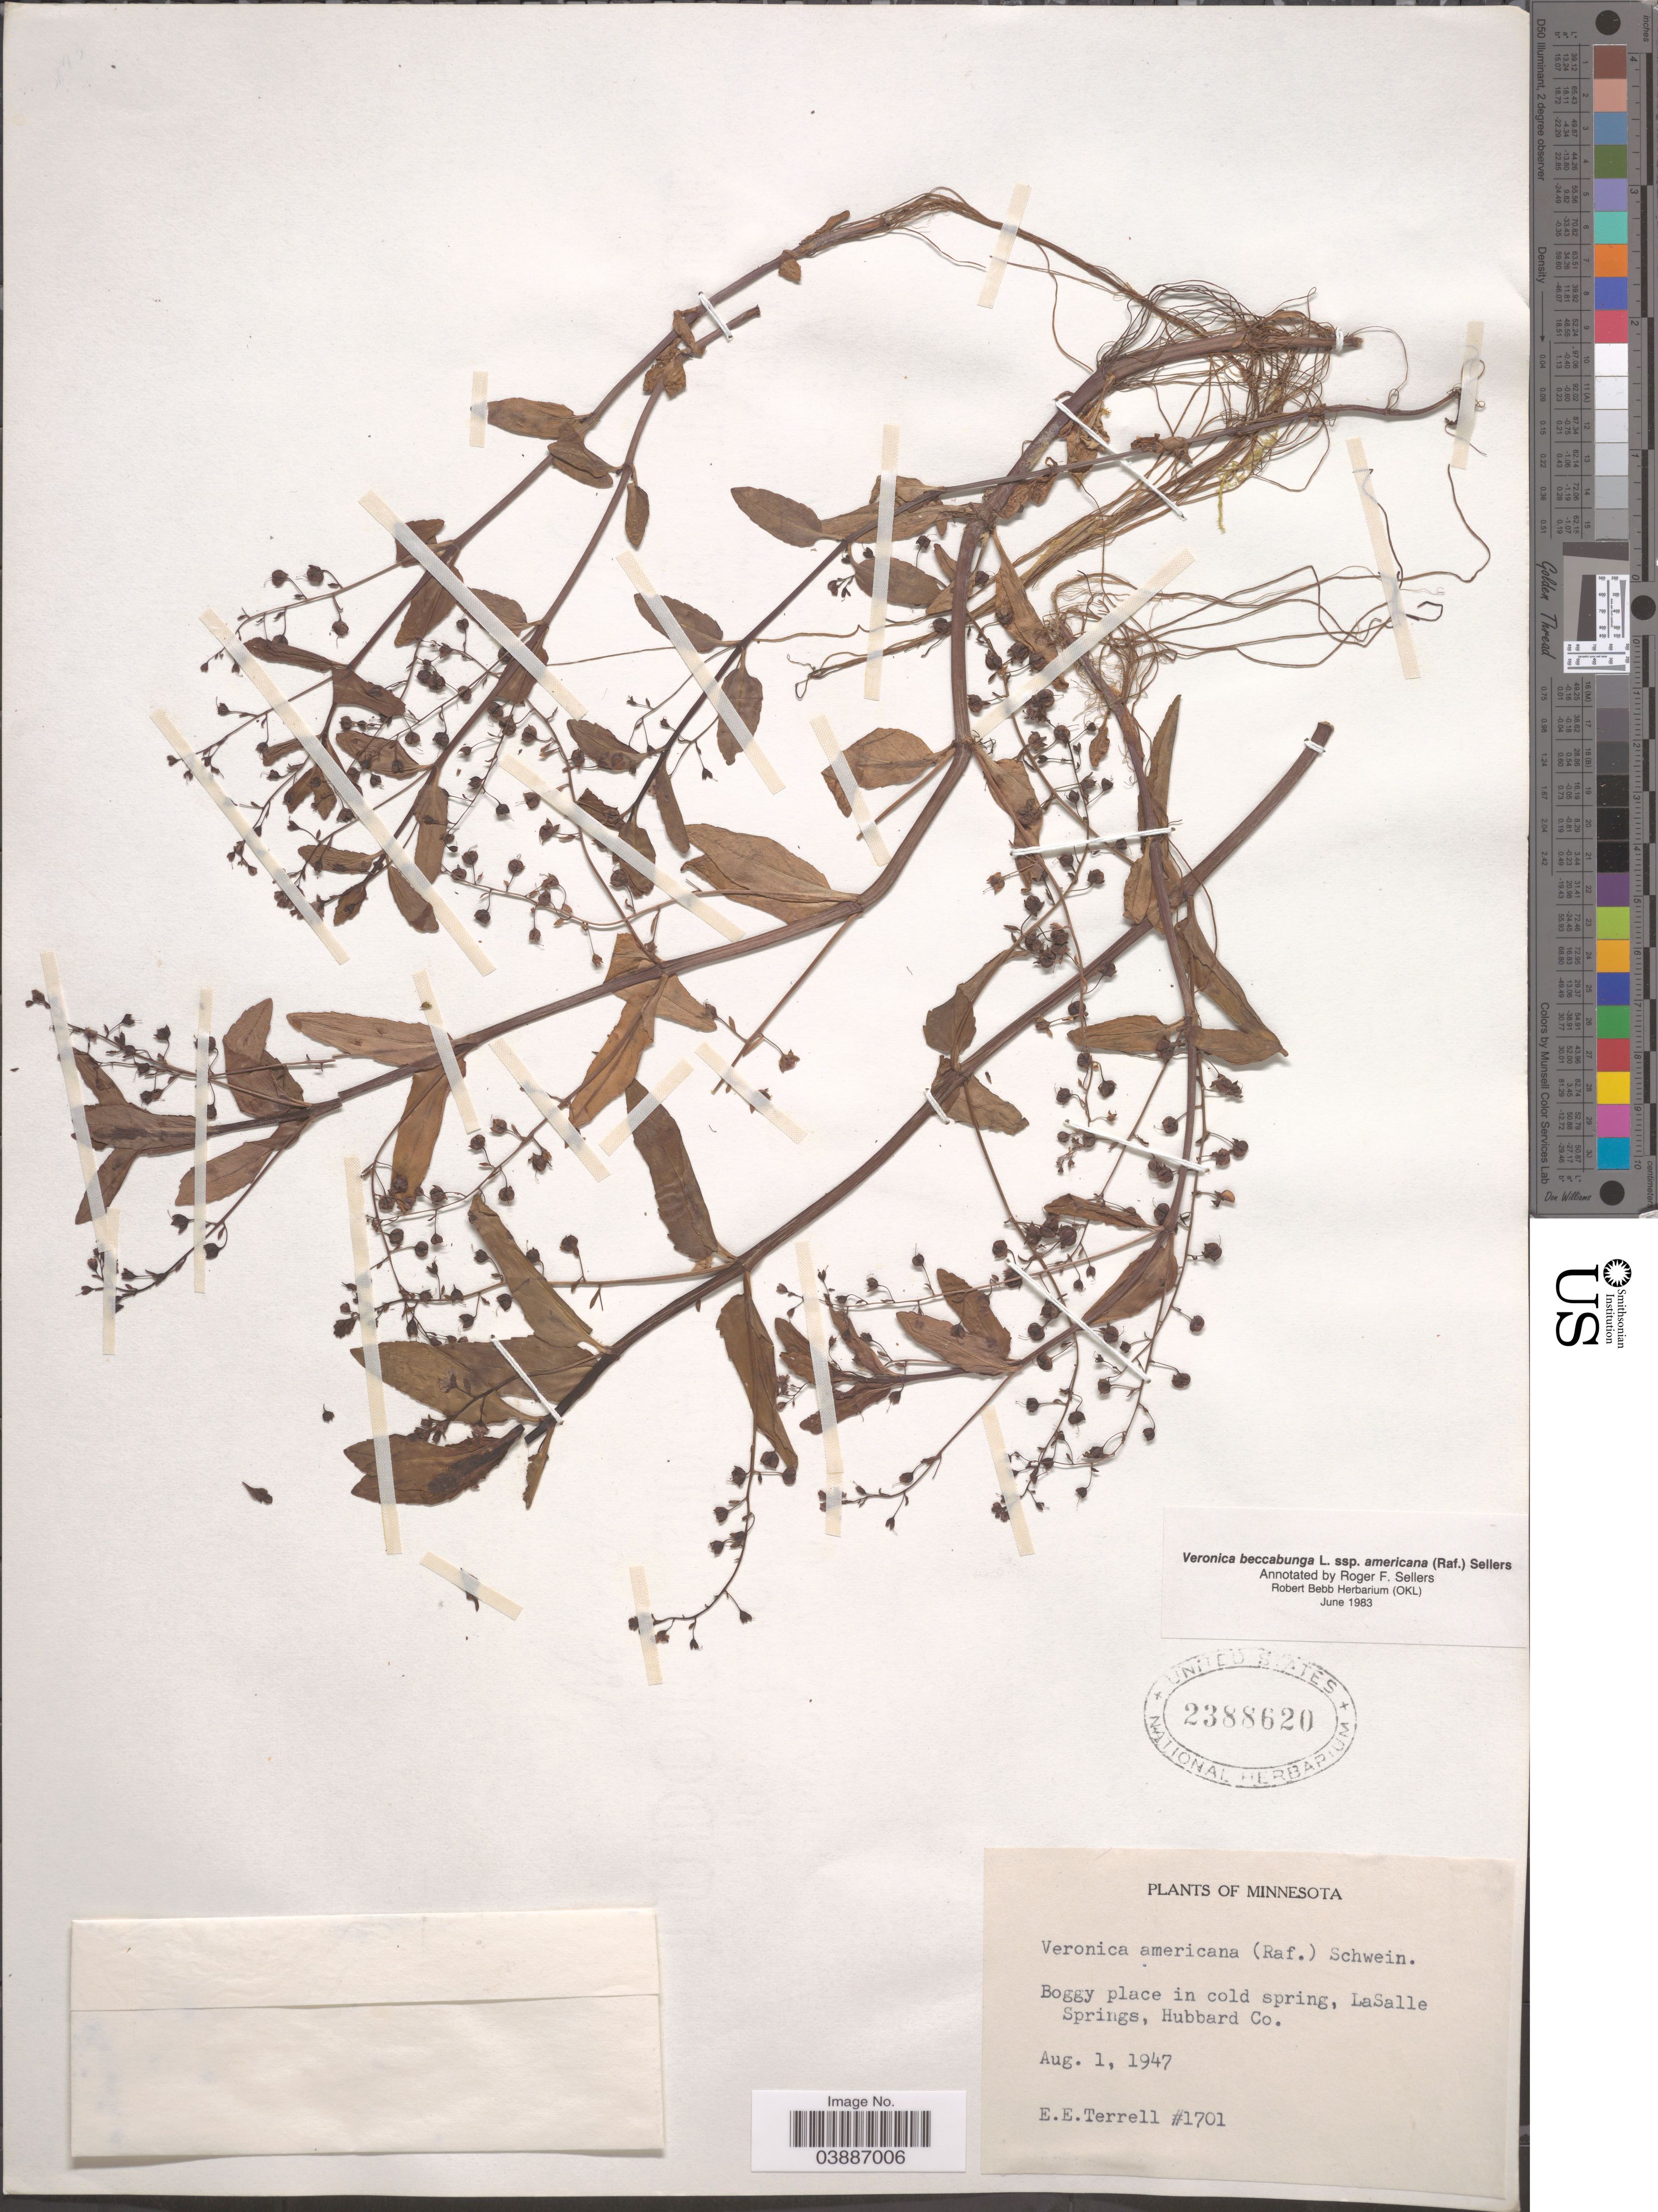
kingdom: Plantae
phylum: Tracheophyta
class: Magnoliopsida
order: Lamiales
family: Plantaginaceae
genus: Veronica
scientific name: Veronica beccabunga subsp. americana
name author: Raf.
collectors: E. E. Terrell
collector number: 1701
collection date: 1947-08-01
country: United States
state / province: Minnesota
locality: LaSalle Springs, Hubbard Co.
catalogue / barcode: US 2388620